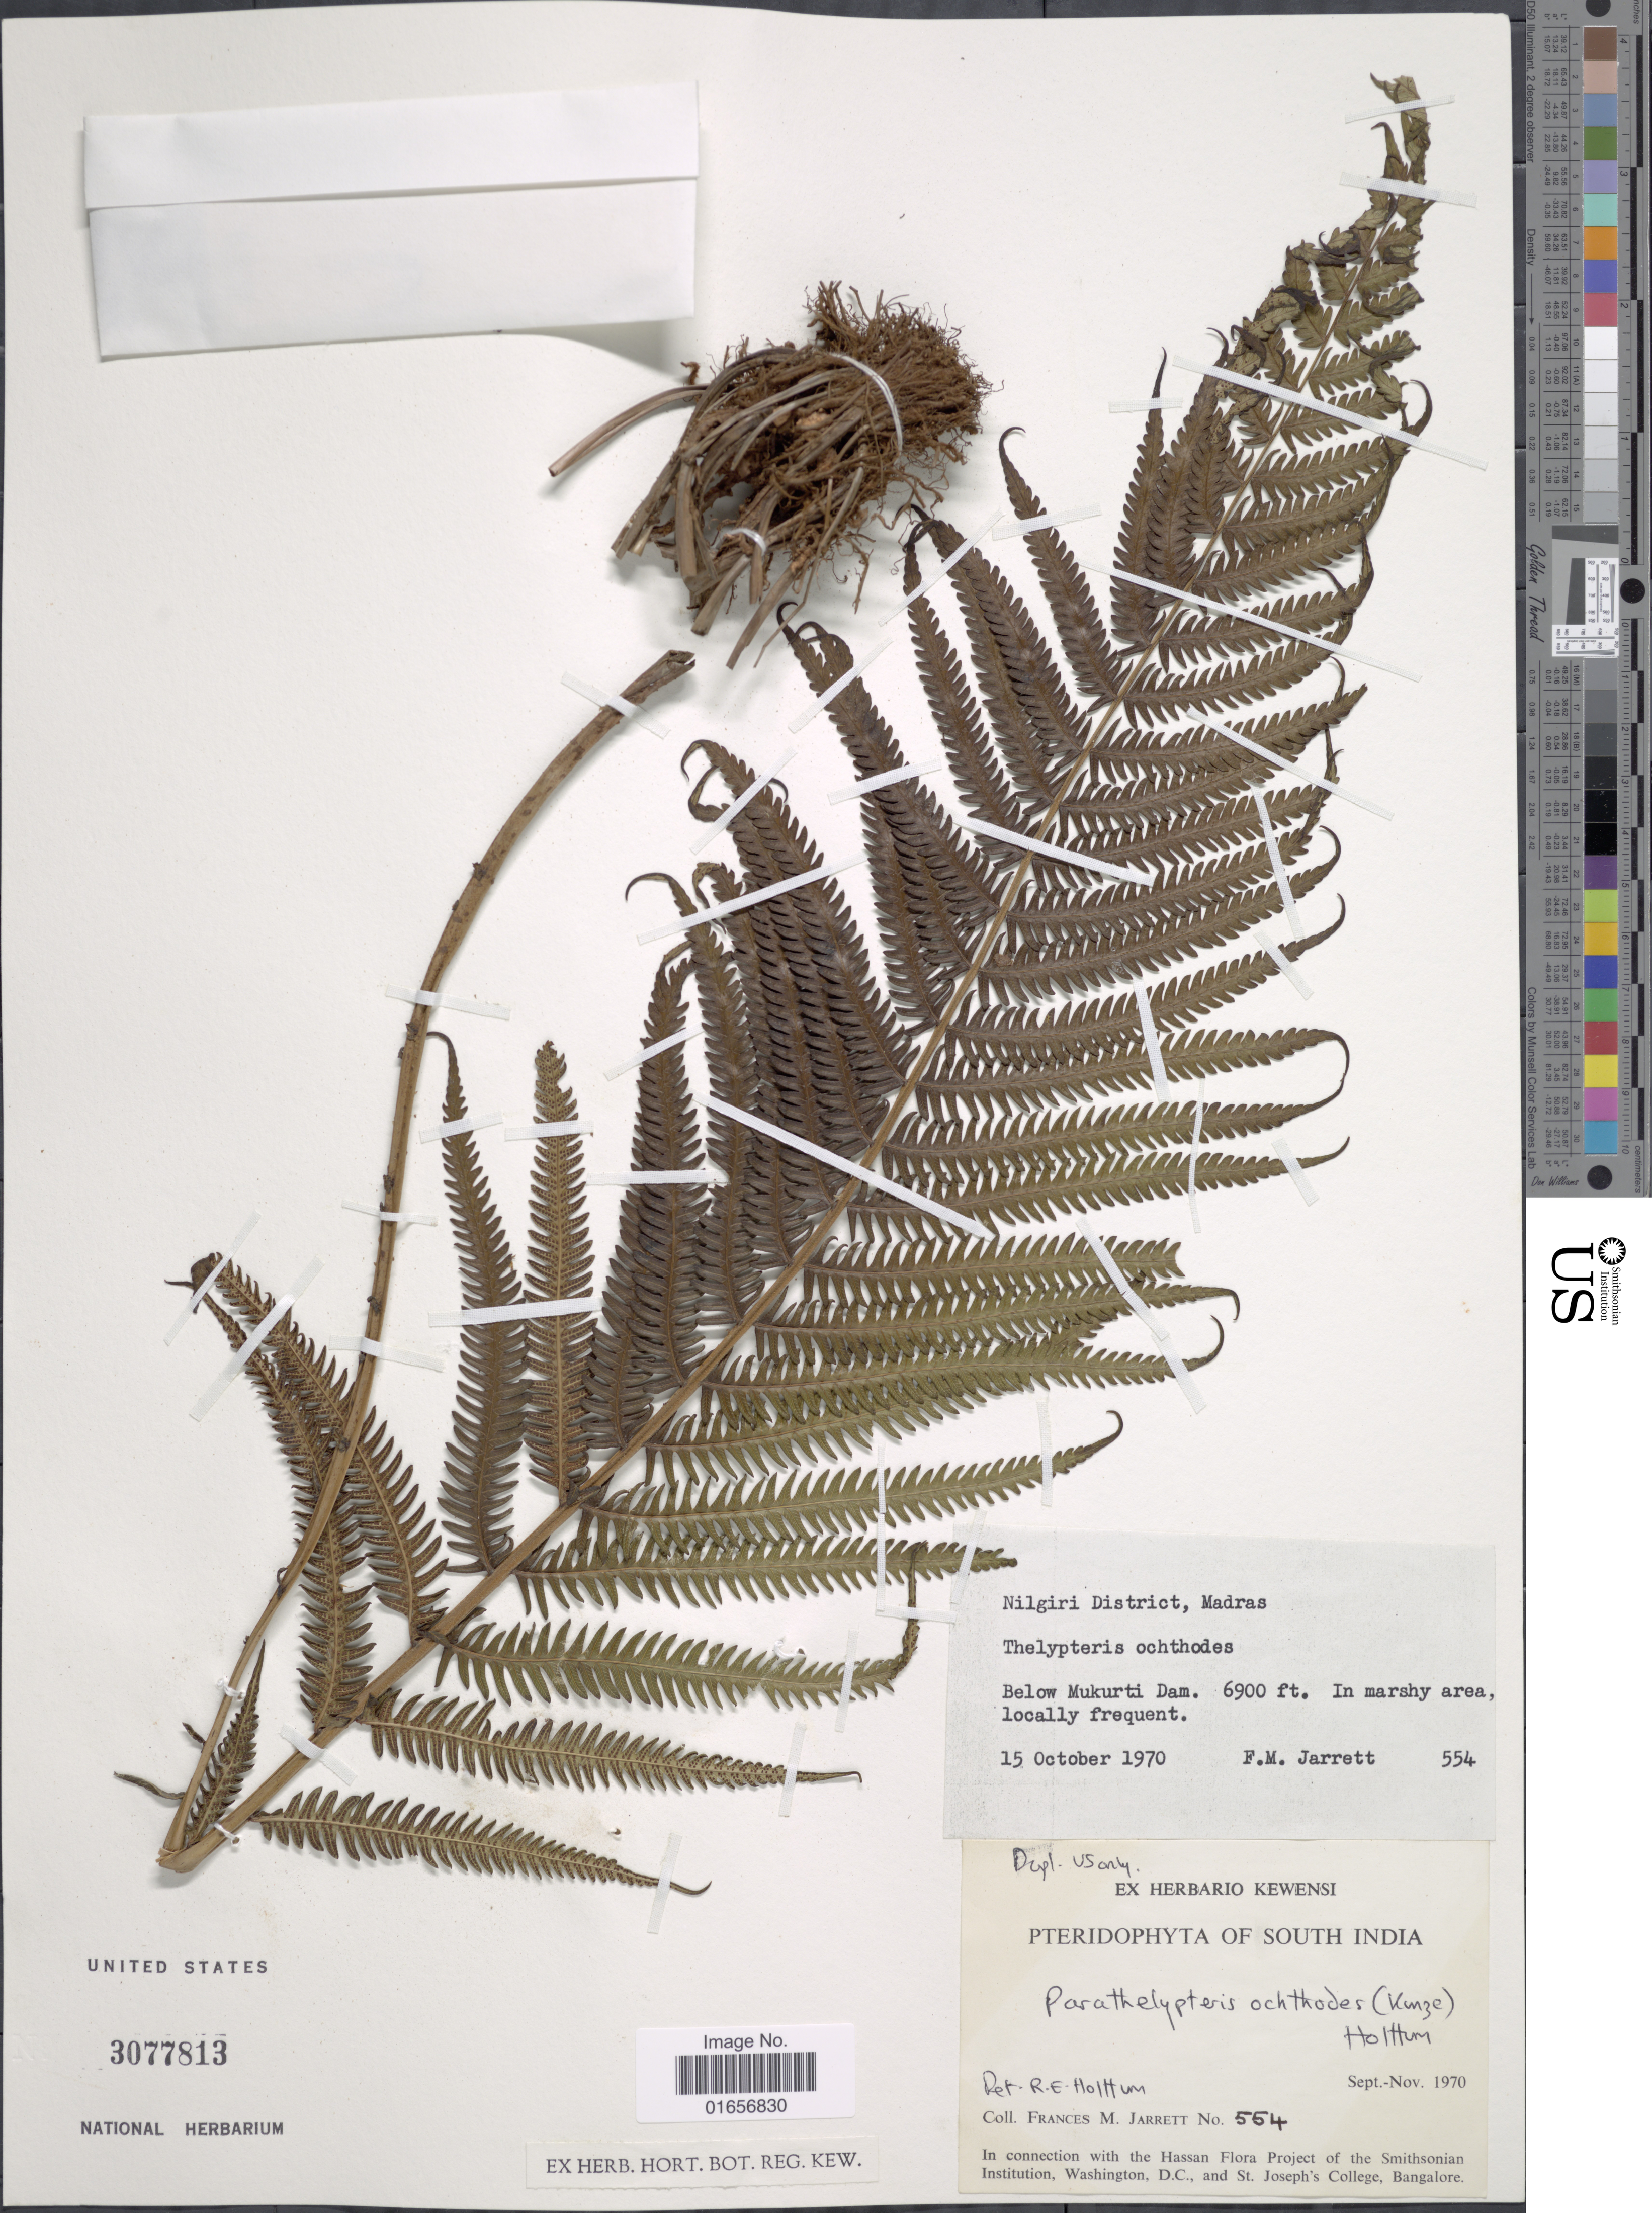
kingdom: Plantae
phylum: Tracheophyta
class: Polypodiopsida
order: Polypodiales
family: Thelypteridaceae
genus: Pseudocyclosorus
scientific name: Pseudocyclosorus ochthodes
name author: (Kunze) Holttum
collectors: F. M. Jarrett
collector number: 554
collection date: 1970-09/1970-11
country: India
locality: South India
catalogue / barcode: US 3077813